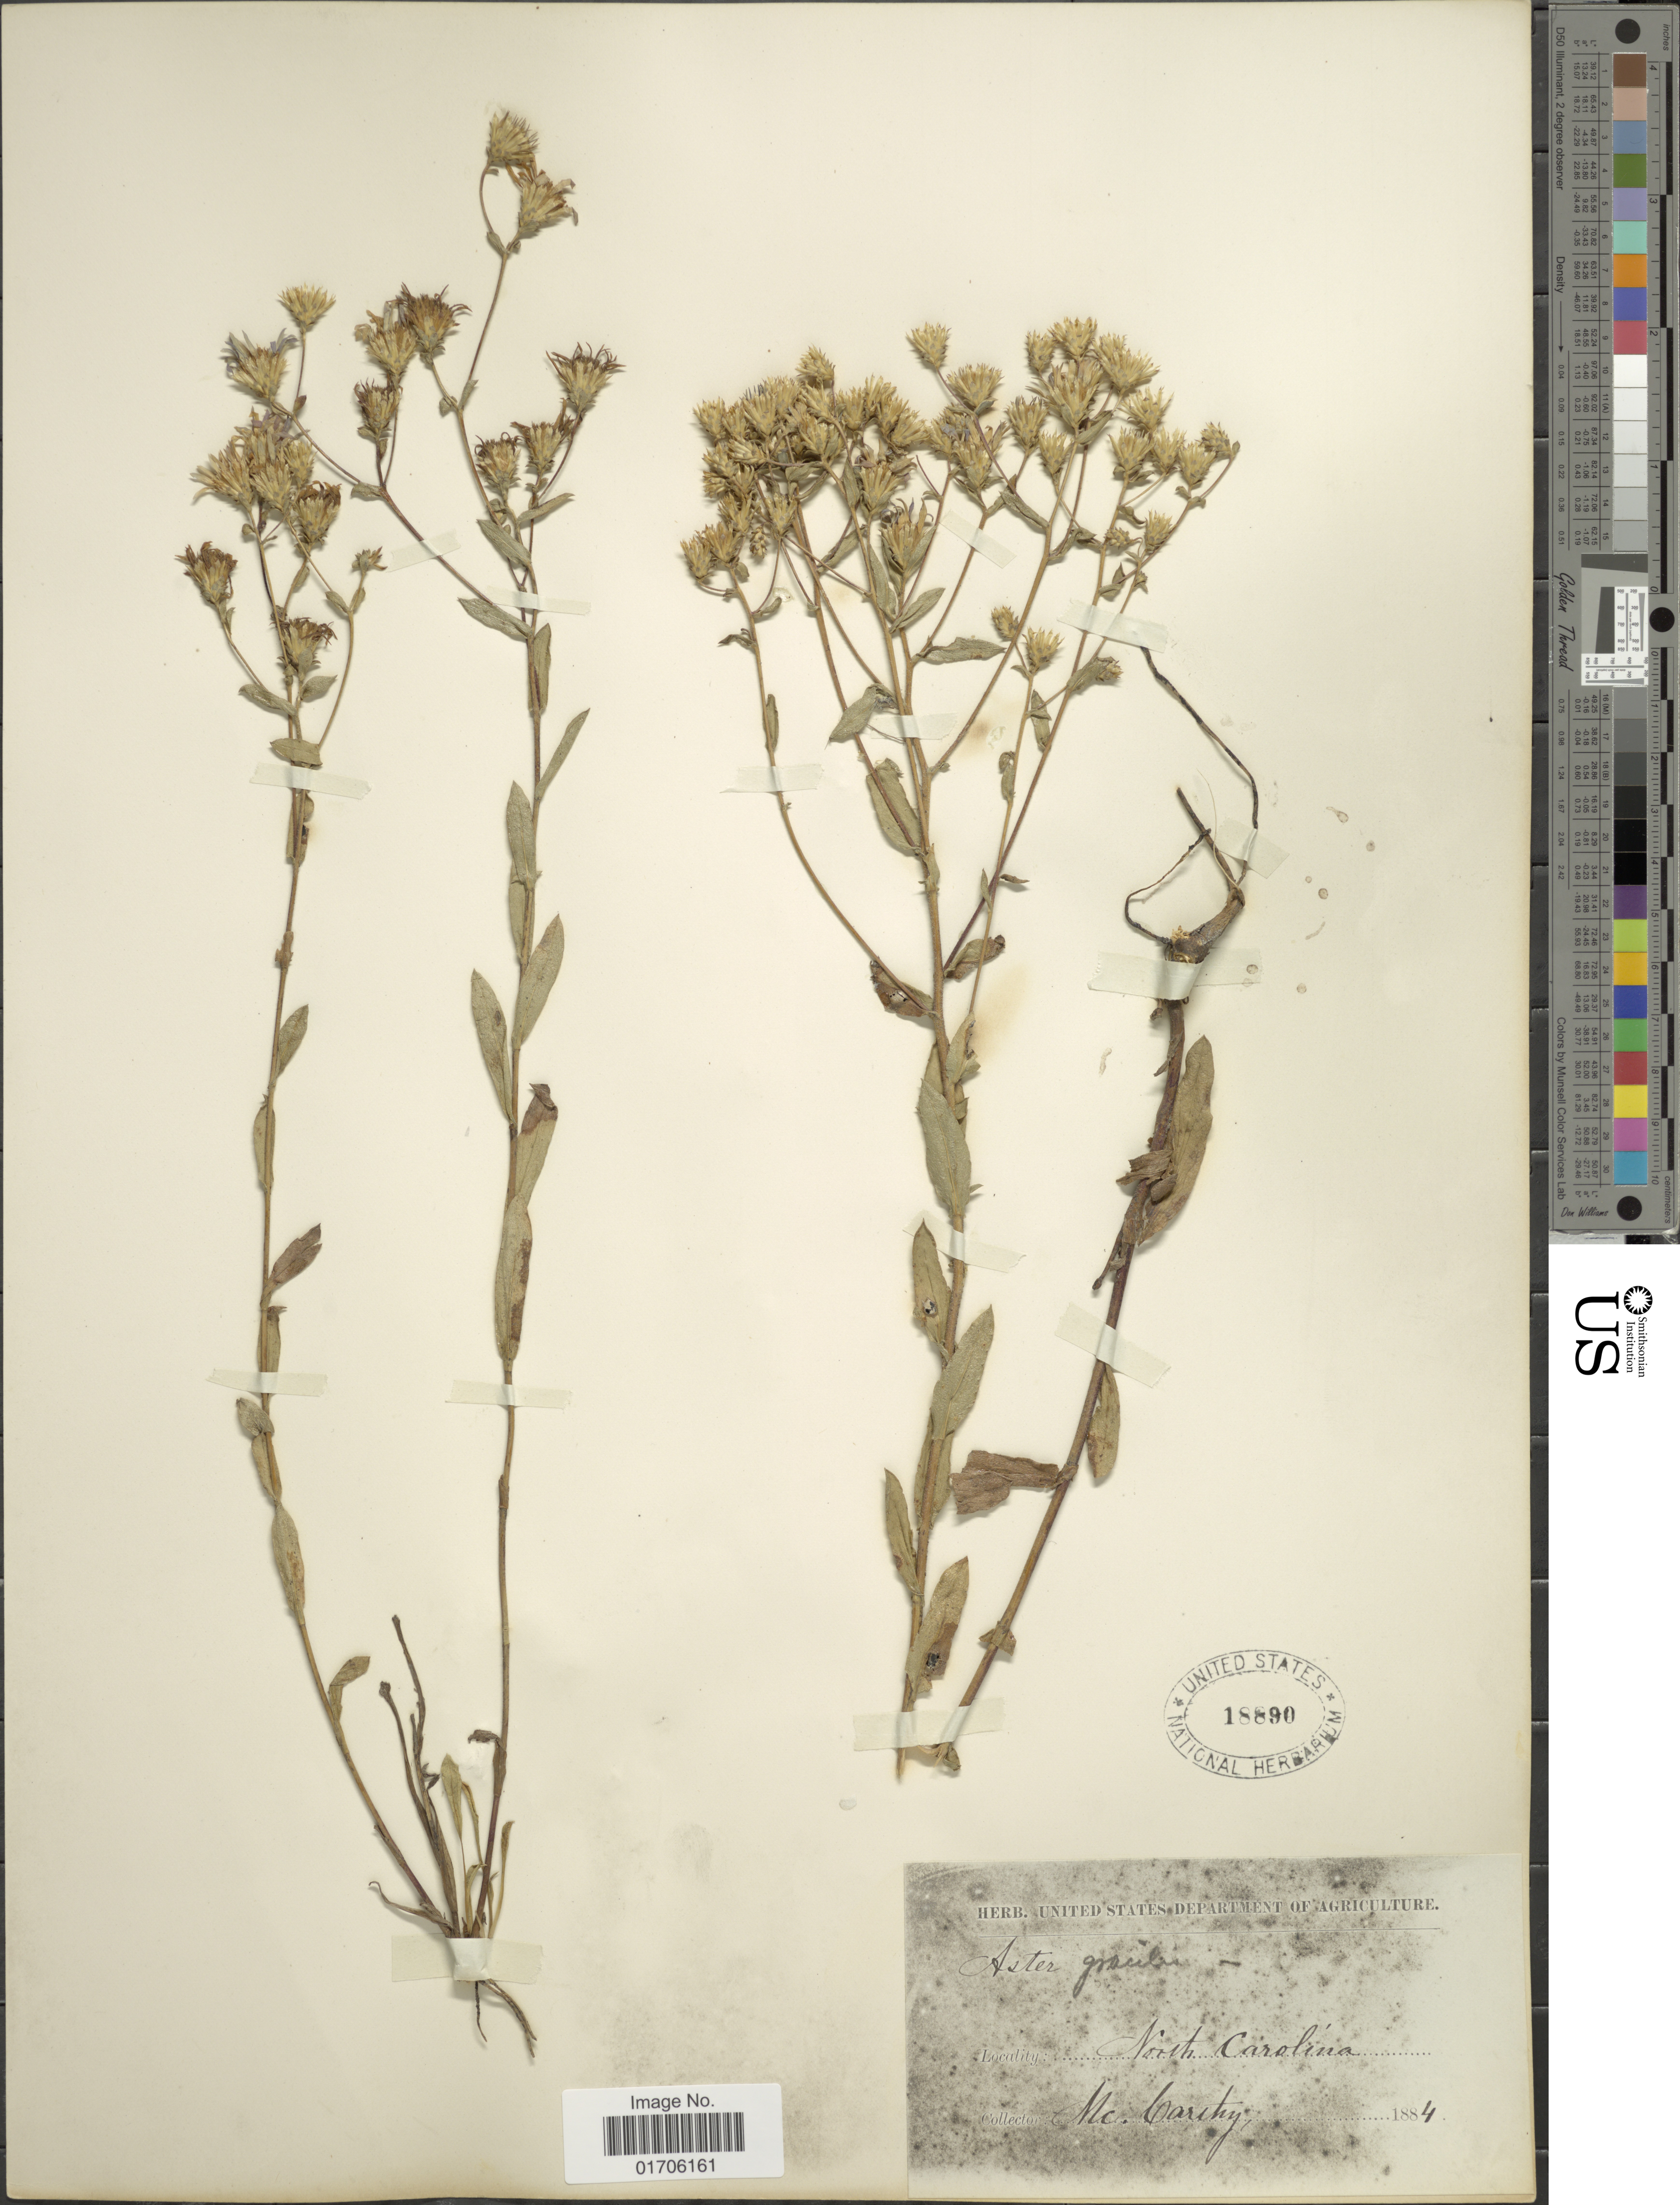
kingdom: Plantae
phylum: Tracheophyta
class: Magnoliopsida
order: Asterales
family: Asteraceae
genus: Eurybia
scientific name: Eurybia compacta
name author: G.L. Nesom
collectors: -- McCarthy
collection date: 1884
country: United States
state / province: North Carolina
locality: North Carolina.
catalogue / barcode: US 18890